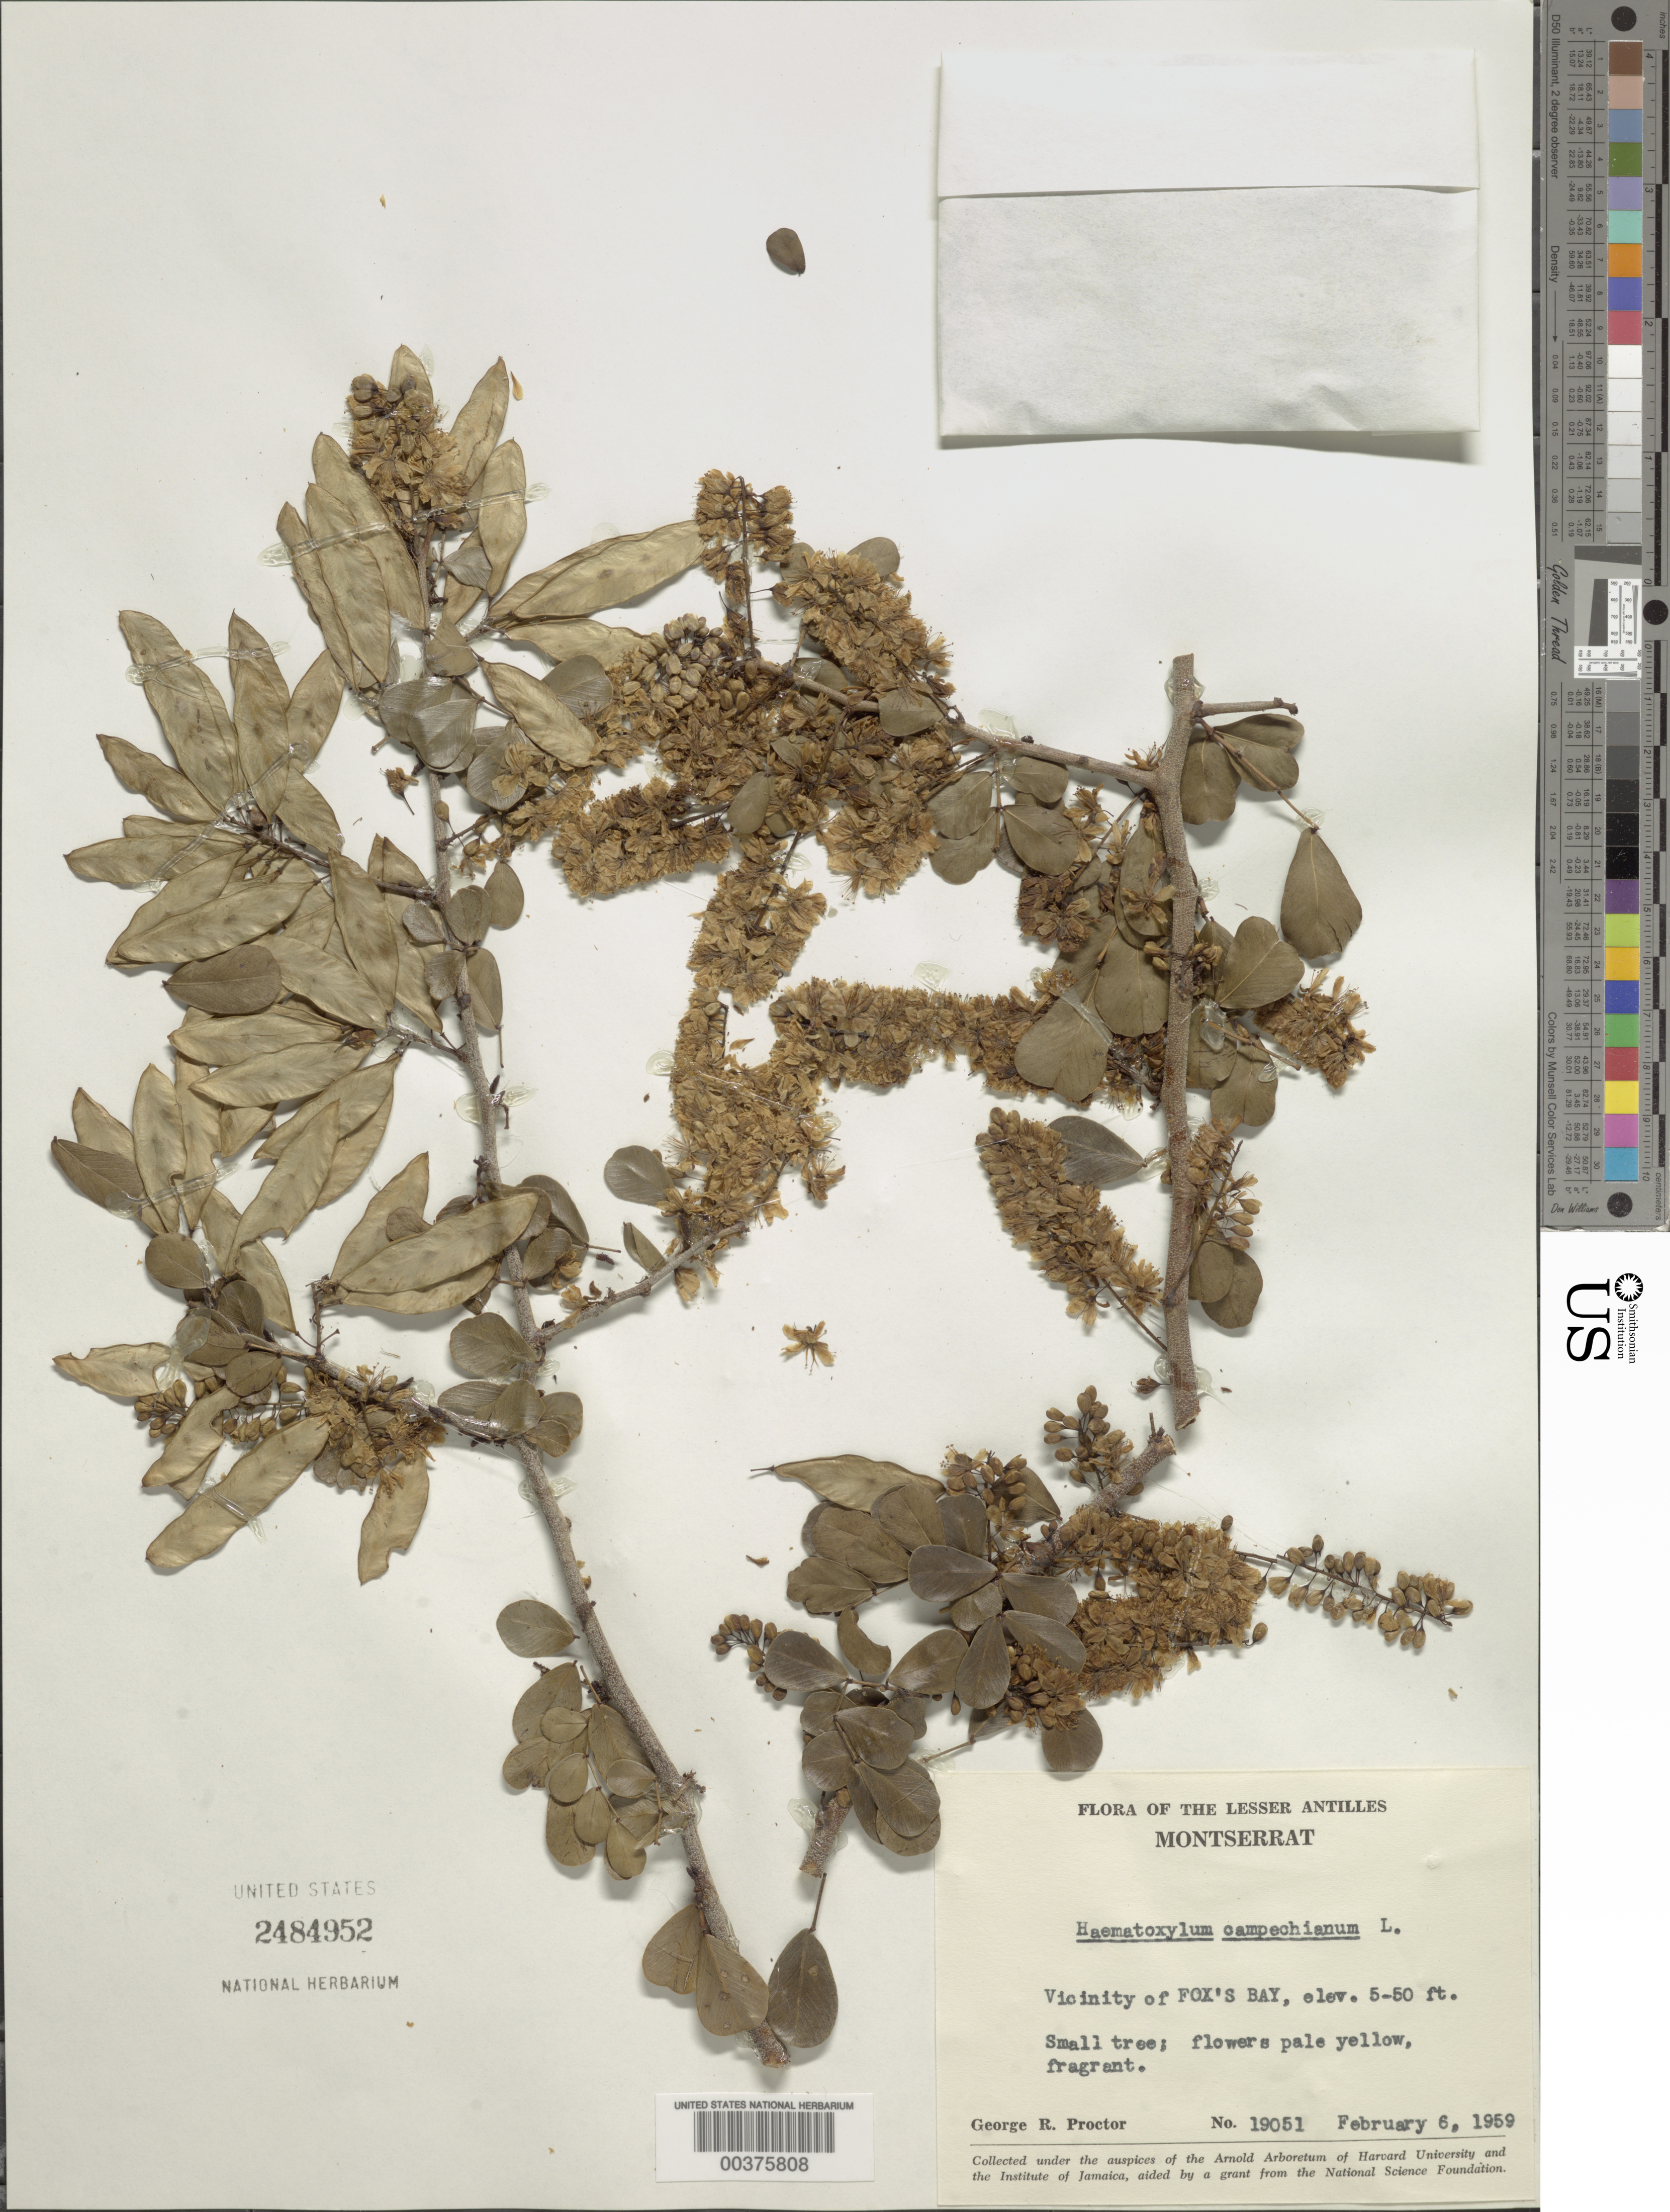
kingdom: Plantae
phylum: Tracheophyta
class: Magnoliopsida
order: Fabales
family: Fabaceae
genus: Haematoxylum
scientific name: Haematoxylum campechianum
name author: L.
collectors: G. R. Proctor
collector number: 19051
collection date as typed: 06 Feb 1959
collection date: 1959-02-06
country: Montserrat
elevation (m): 2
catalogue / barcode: US 2484952